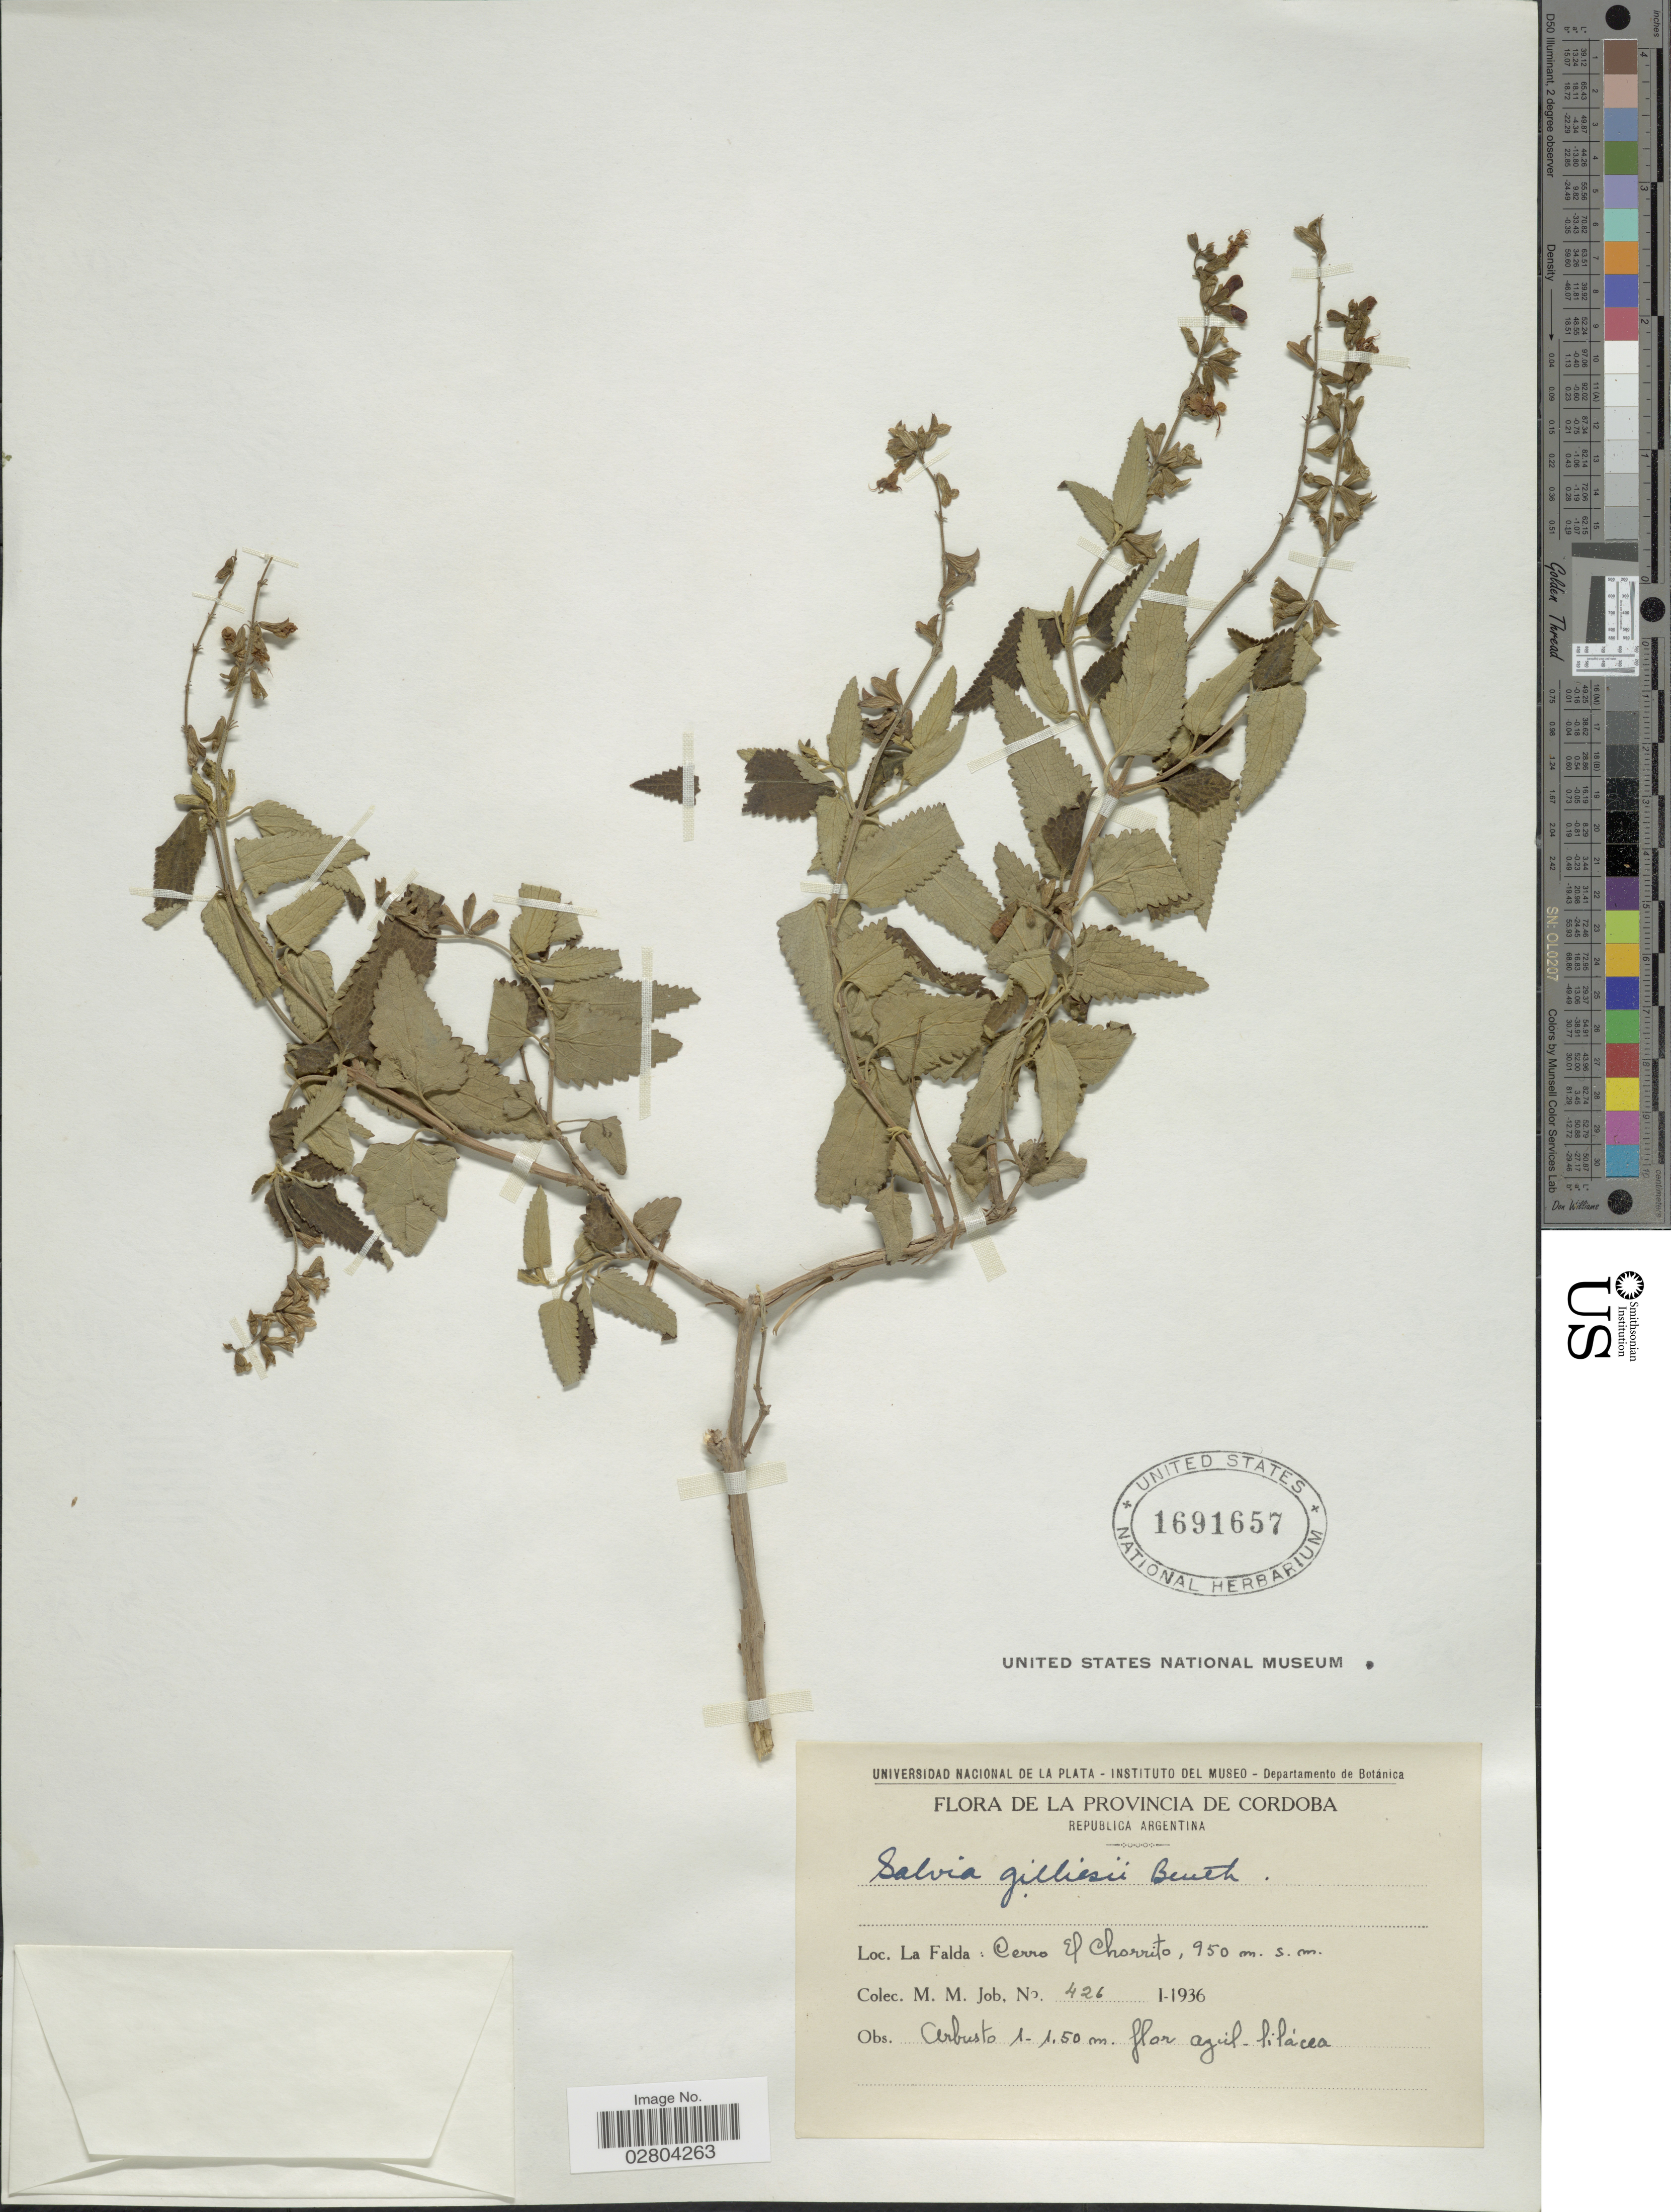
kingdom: Plantae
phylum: Tracheophyta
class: Magnoliopsida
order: Lamiales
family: Lamiaceae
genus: Salvia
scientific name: Salvia cuspidata subsp. gilliesii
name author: (Benth.) J.R.I. Wood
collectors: M. Job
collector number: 426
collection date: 1936-01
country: Argentina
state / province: Cordoba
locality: La Falda: Cerro El Chorrito.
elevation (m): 950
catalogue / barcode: US 1691657